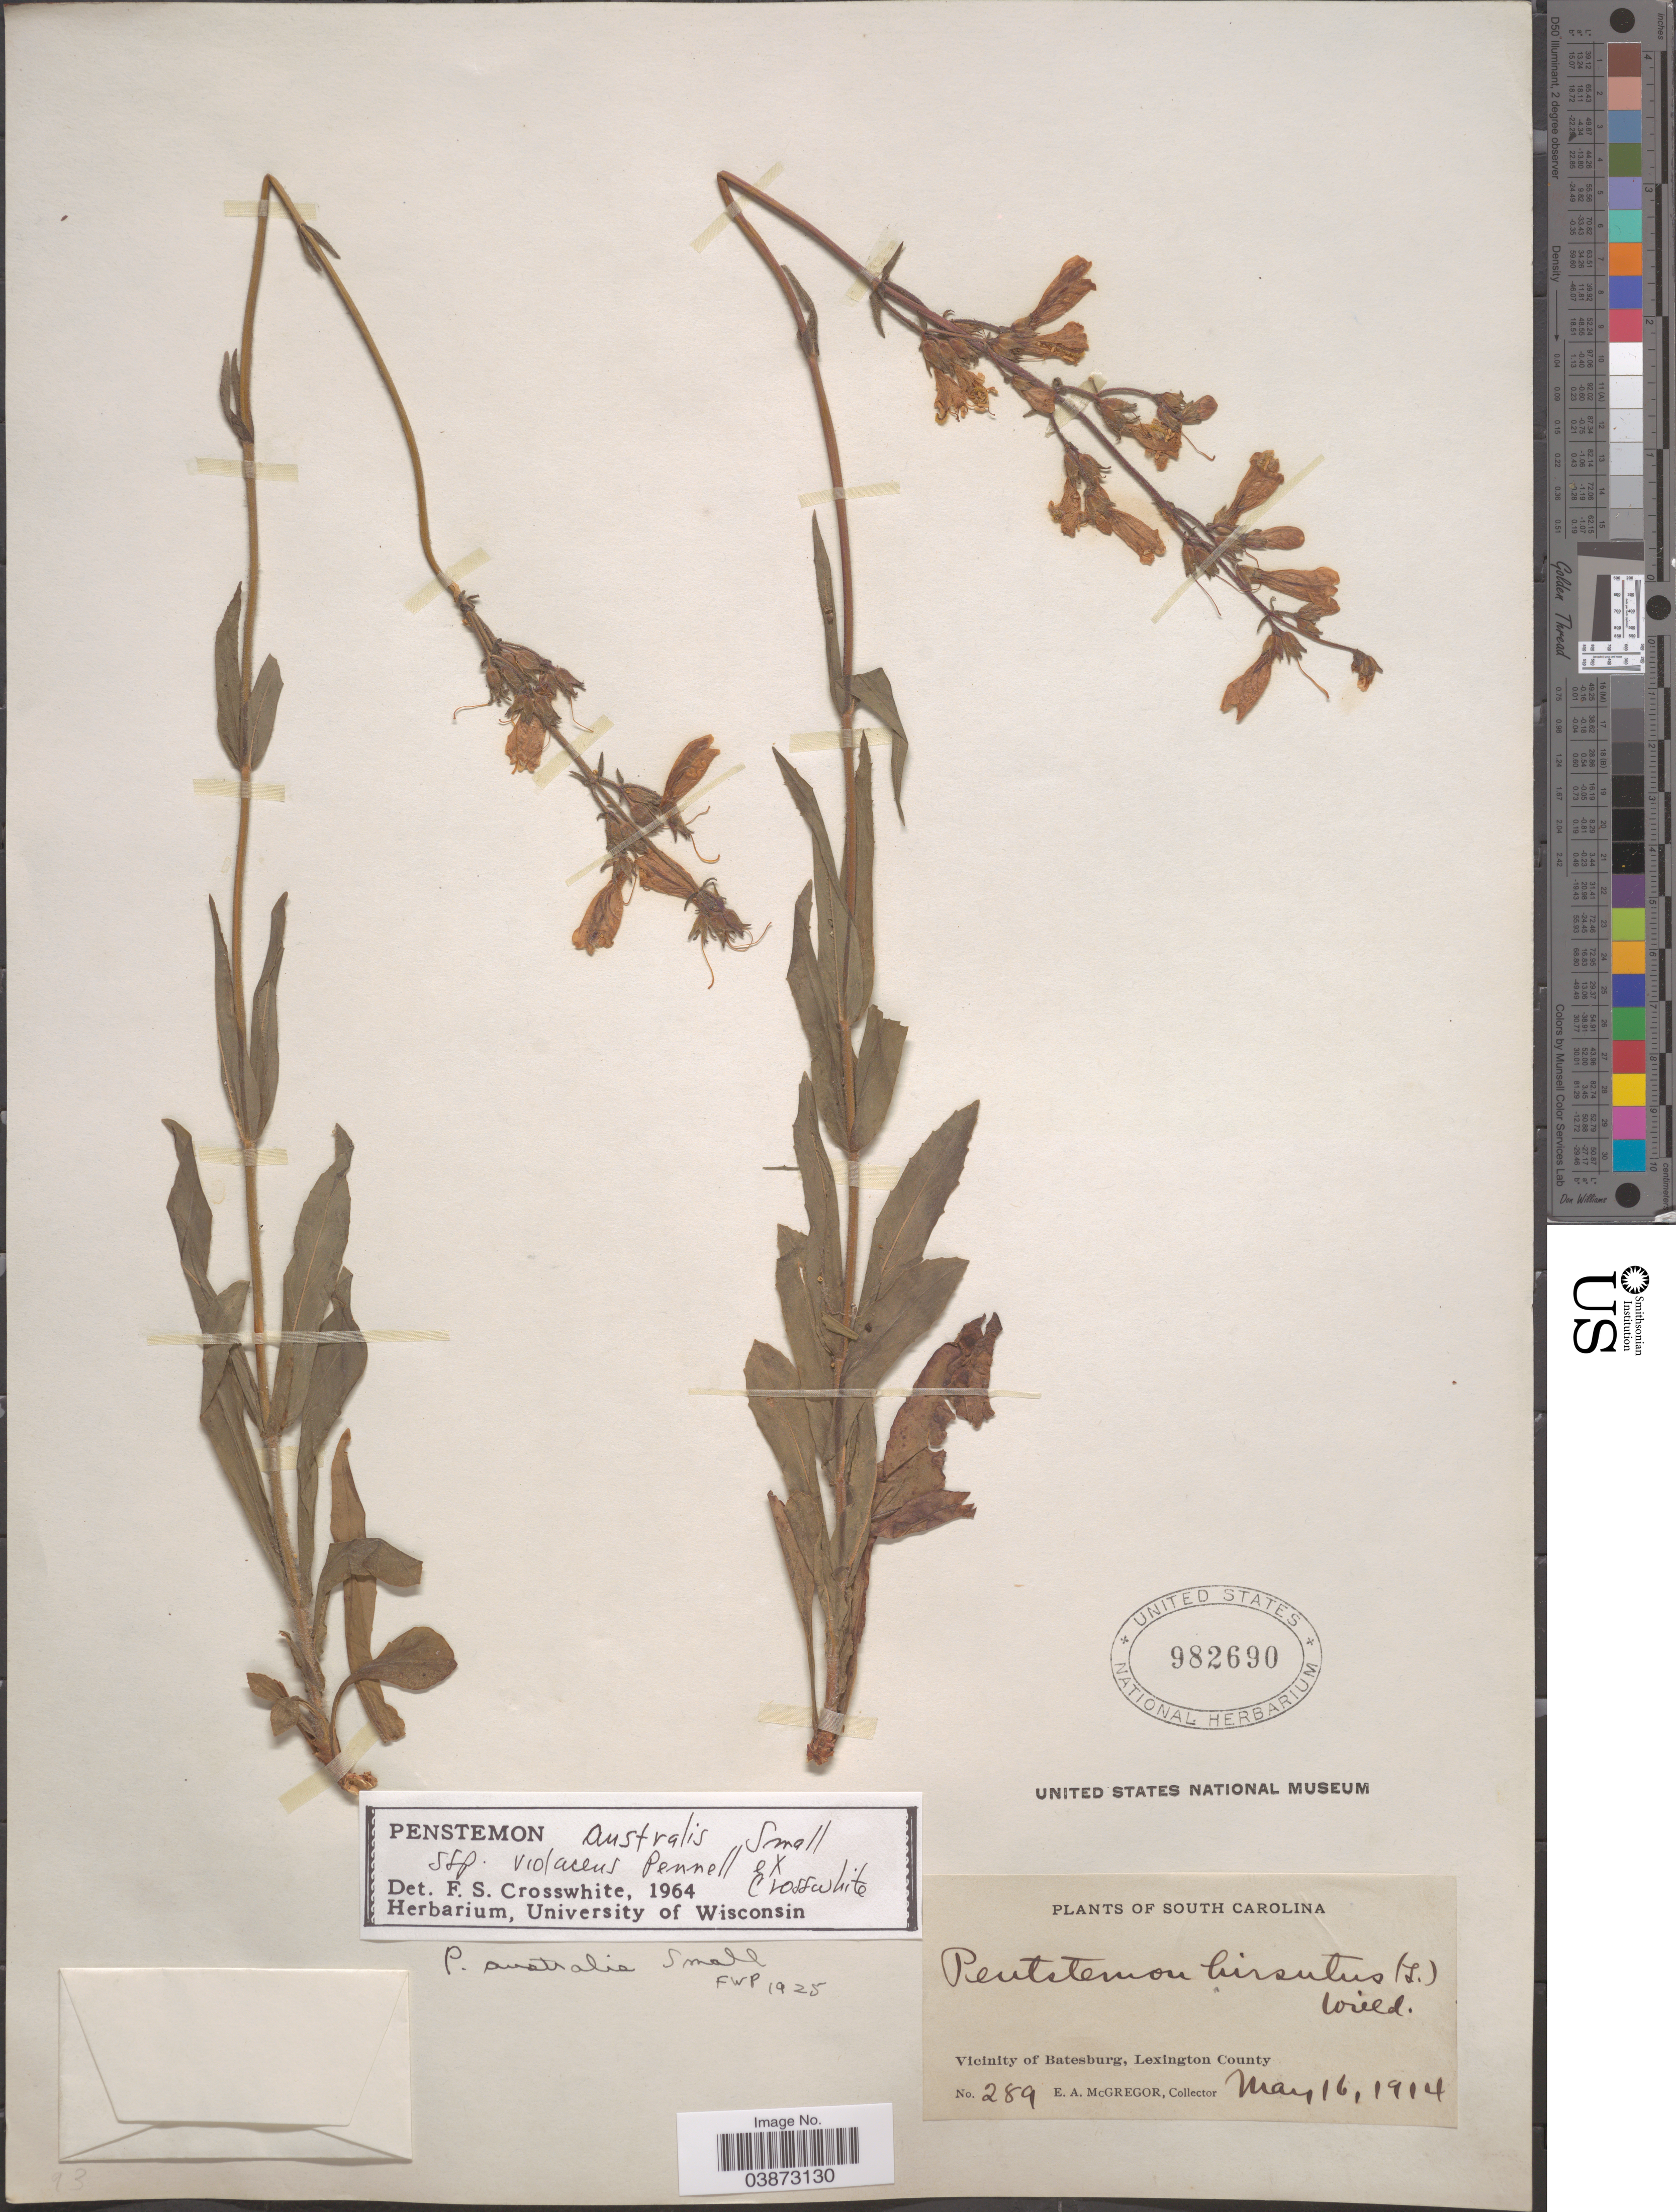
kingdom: Plantae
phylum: Tracheophyta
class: Magnoliopsida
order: Lamiales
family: Plantaginaceae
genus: Penstemon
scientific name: Penstemon australis subsp. violaceus Pennell ex Crosswh. susp. nov. ined.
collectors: E. A. McGregor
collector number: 289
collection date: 1914-05-16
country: United States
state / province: South Carolina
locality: Vicinity of Batesburg, Lexington County.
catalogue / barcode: US 982690